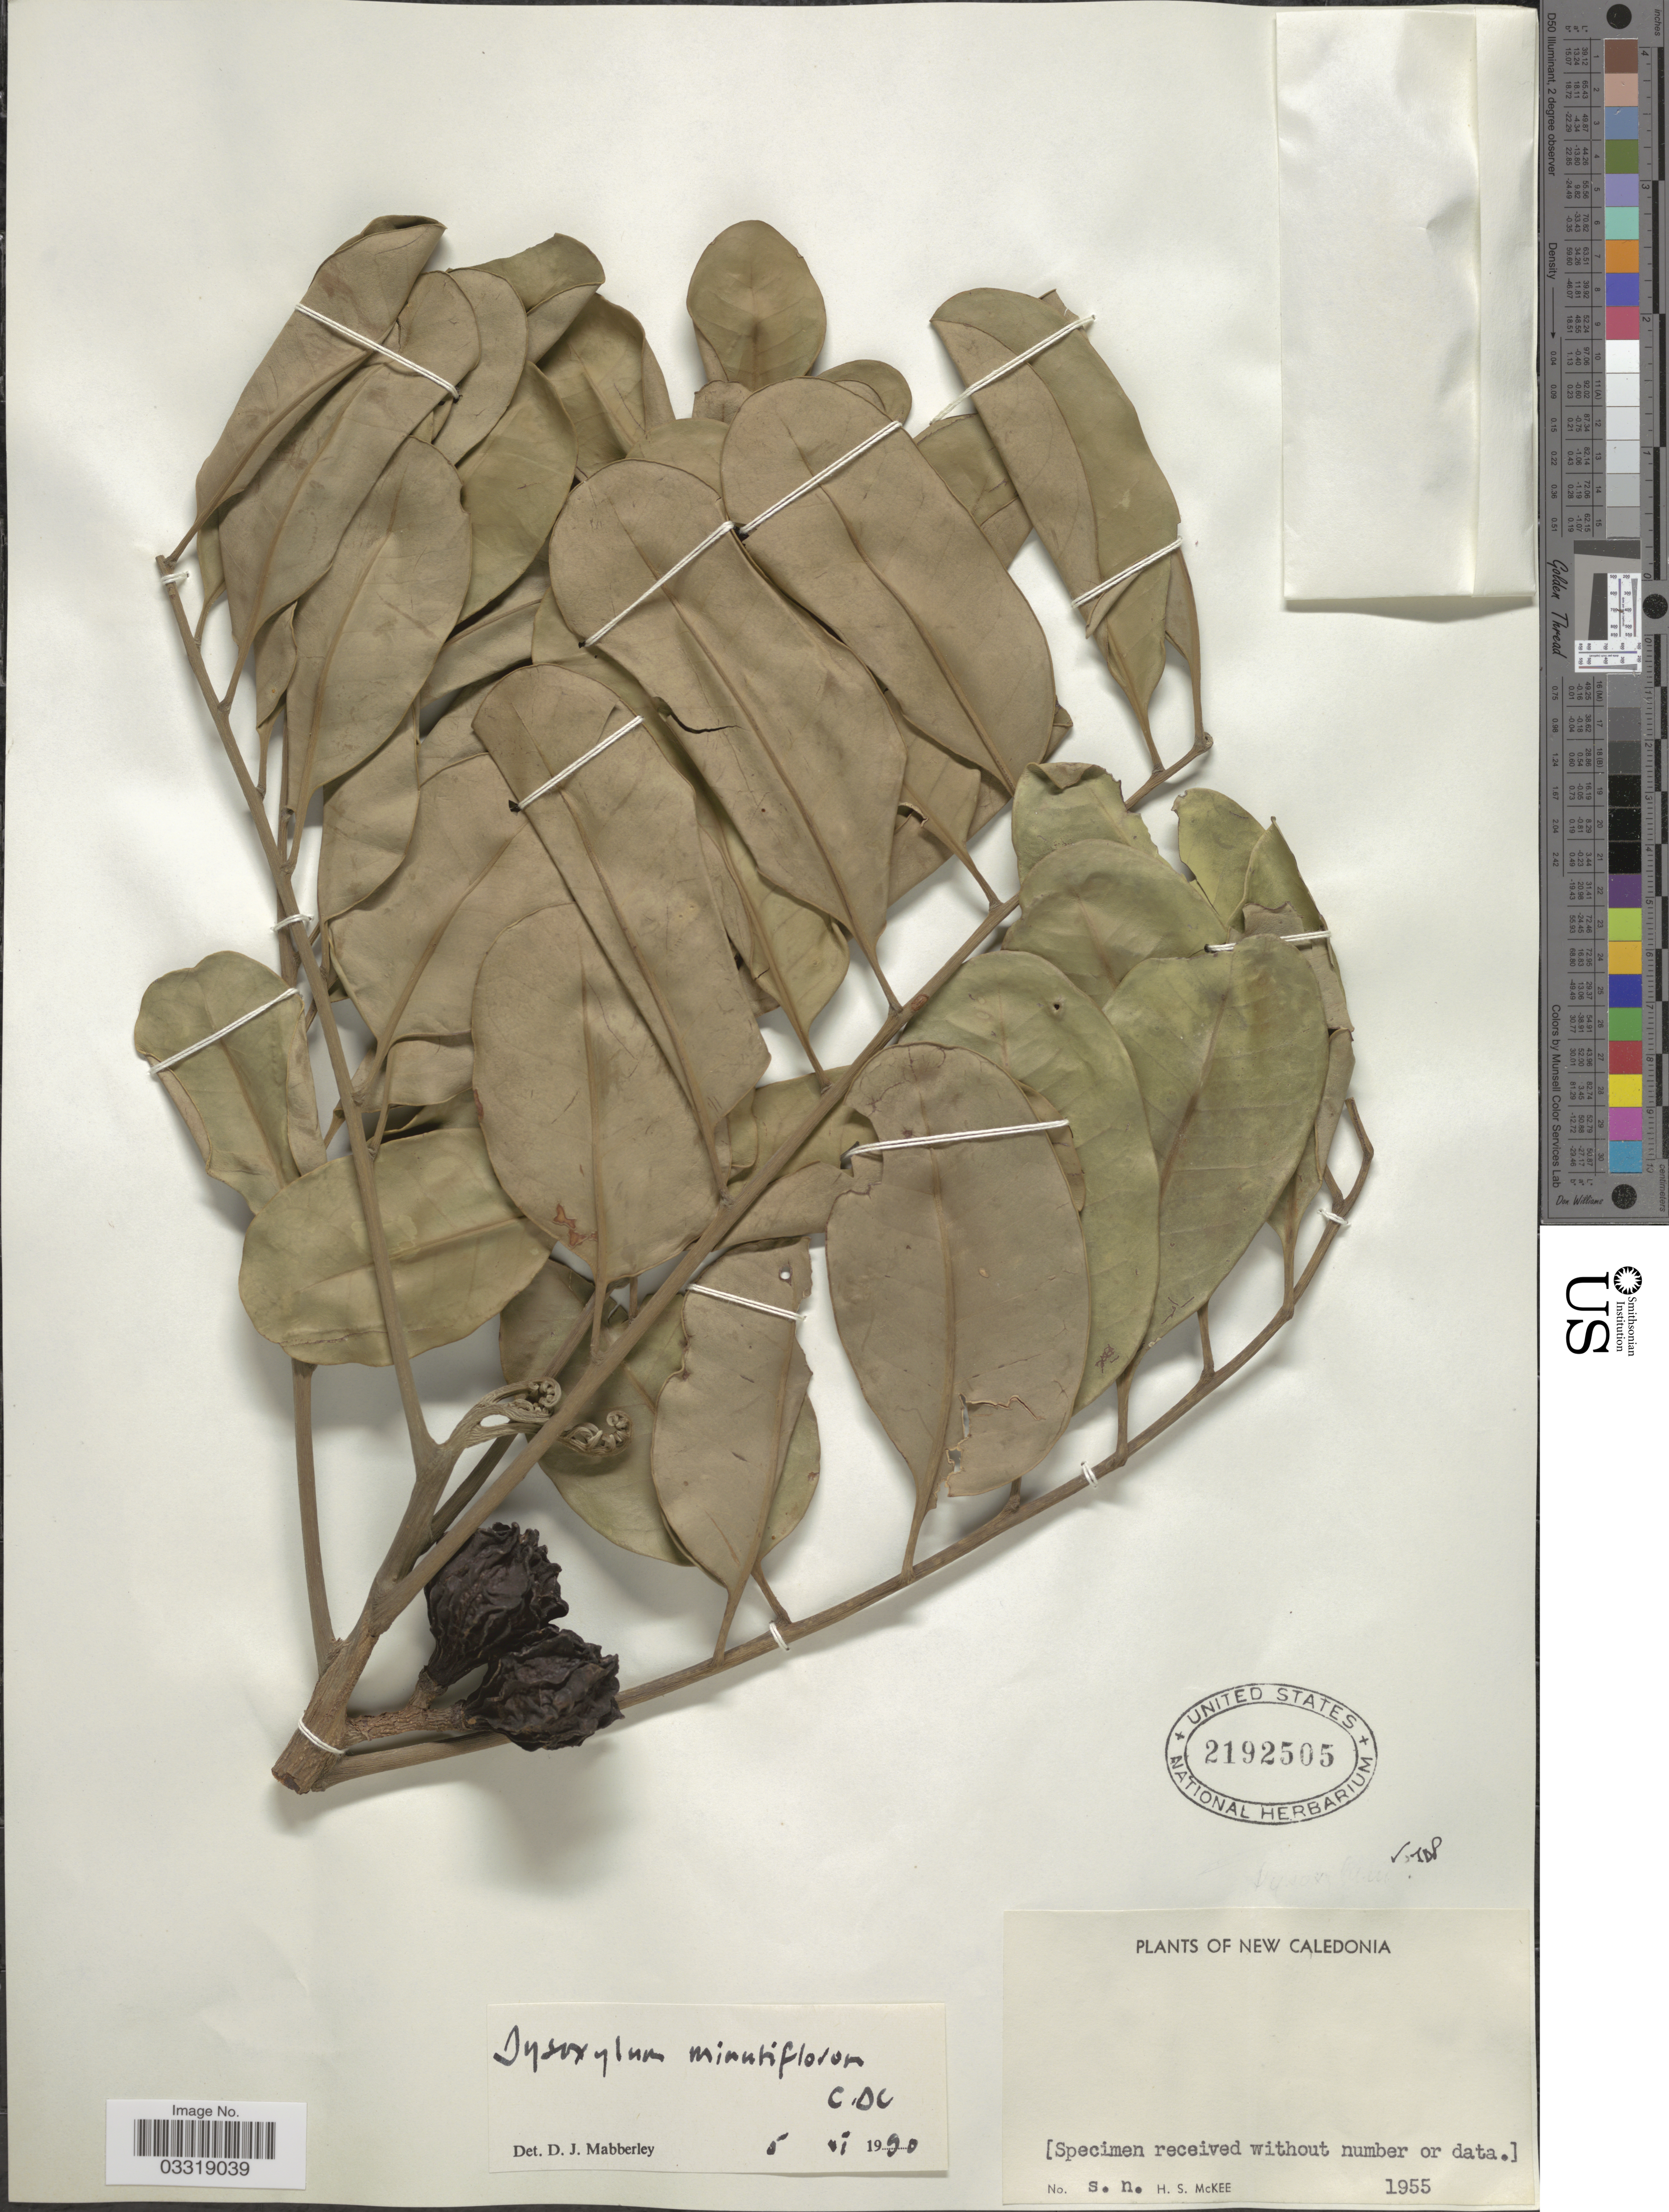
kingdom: Plantae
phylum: Tracheophyta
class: Magnoliopsida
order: Sapindales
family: Meliaceae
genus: Didymocheton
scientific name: Didymocheton minutiflorus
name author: (Baill.) Holzmeyer & Mabb.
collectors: H. S. McKee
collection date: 1955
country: New Caledonia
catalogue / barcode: US 2192505